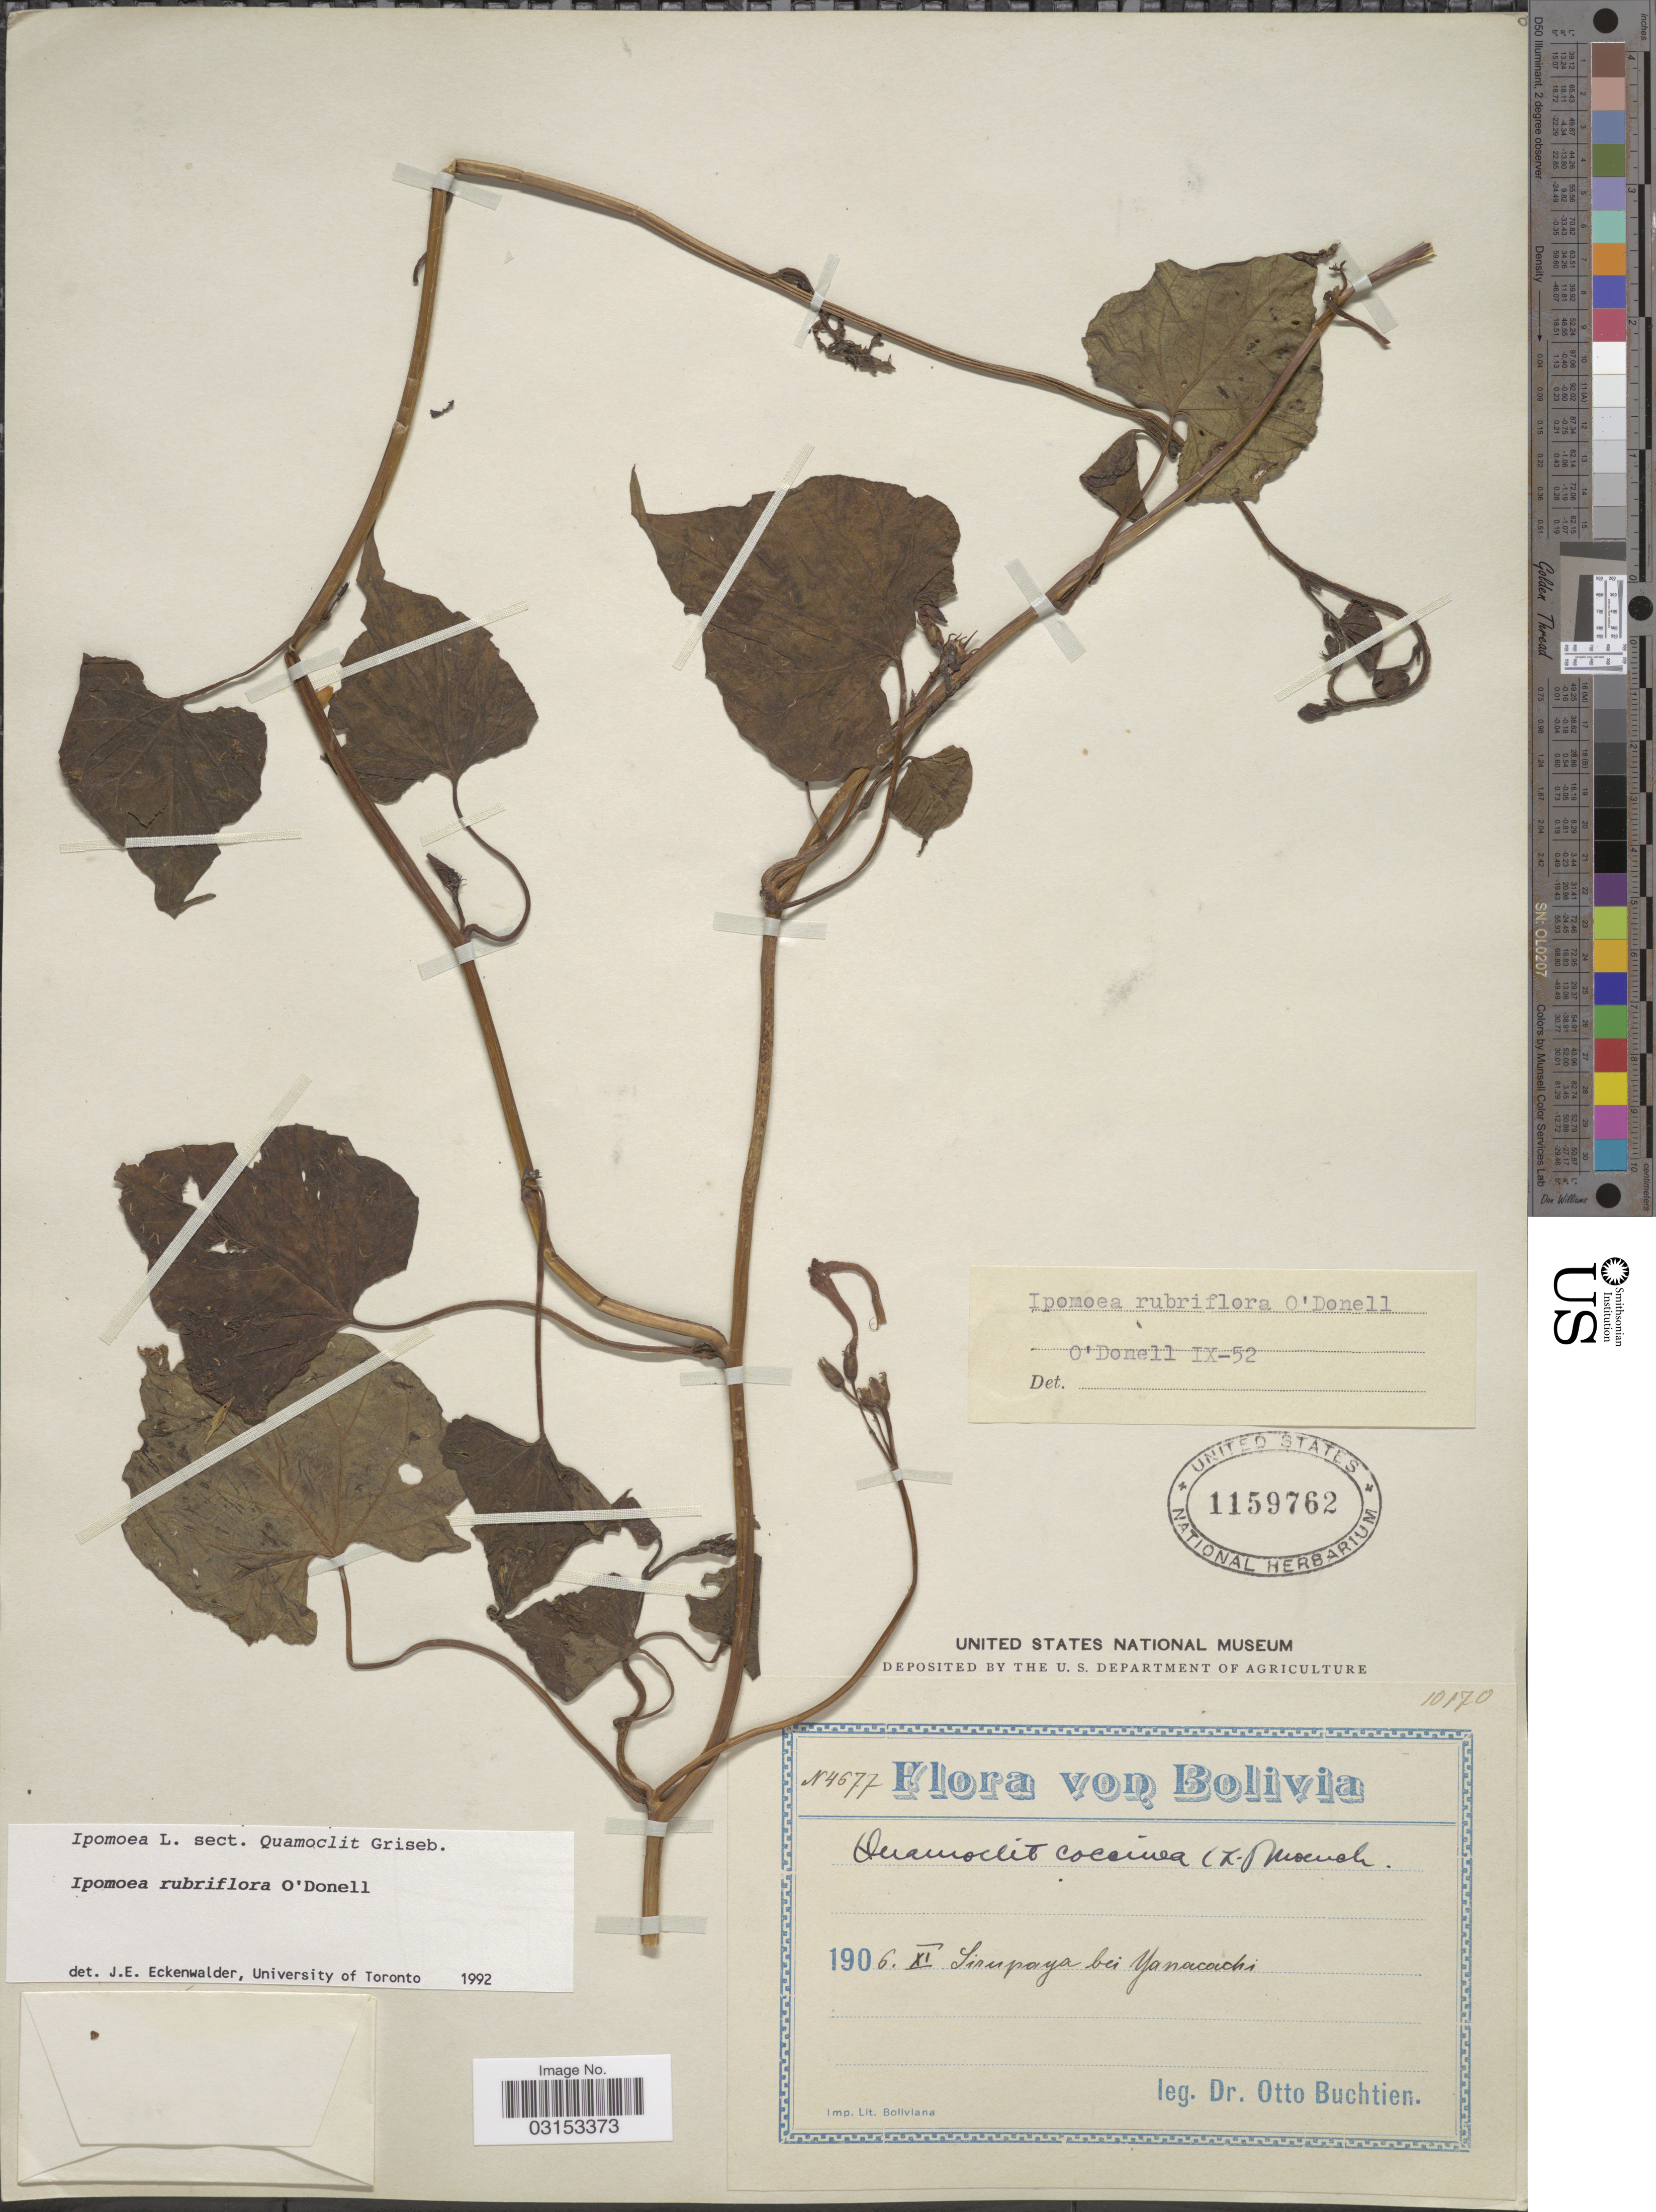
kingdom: Plantae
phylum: Tracheophyta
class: Magnoliopsida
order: Solanales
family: Convolvulaceae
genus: Ipomoea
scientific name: Ipomoea rubriflora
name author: O'Donell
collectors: O. Buchtien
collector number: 4677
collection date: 1906-11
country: Bolivia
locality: Sirupaya bei Yanacachi.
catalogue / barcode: US 1159762